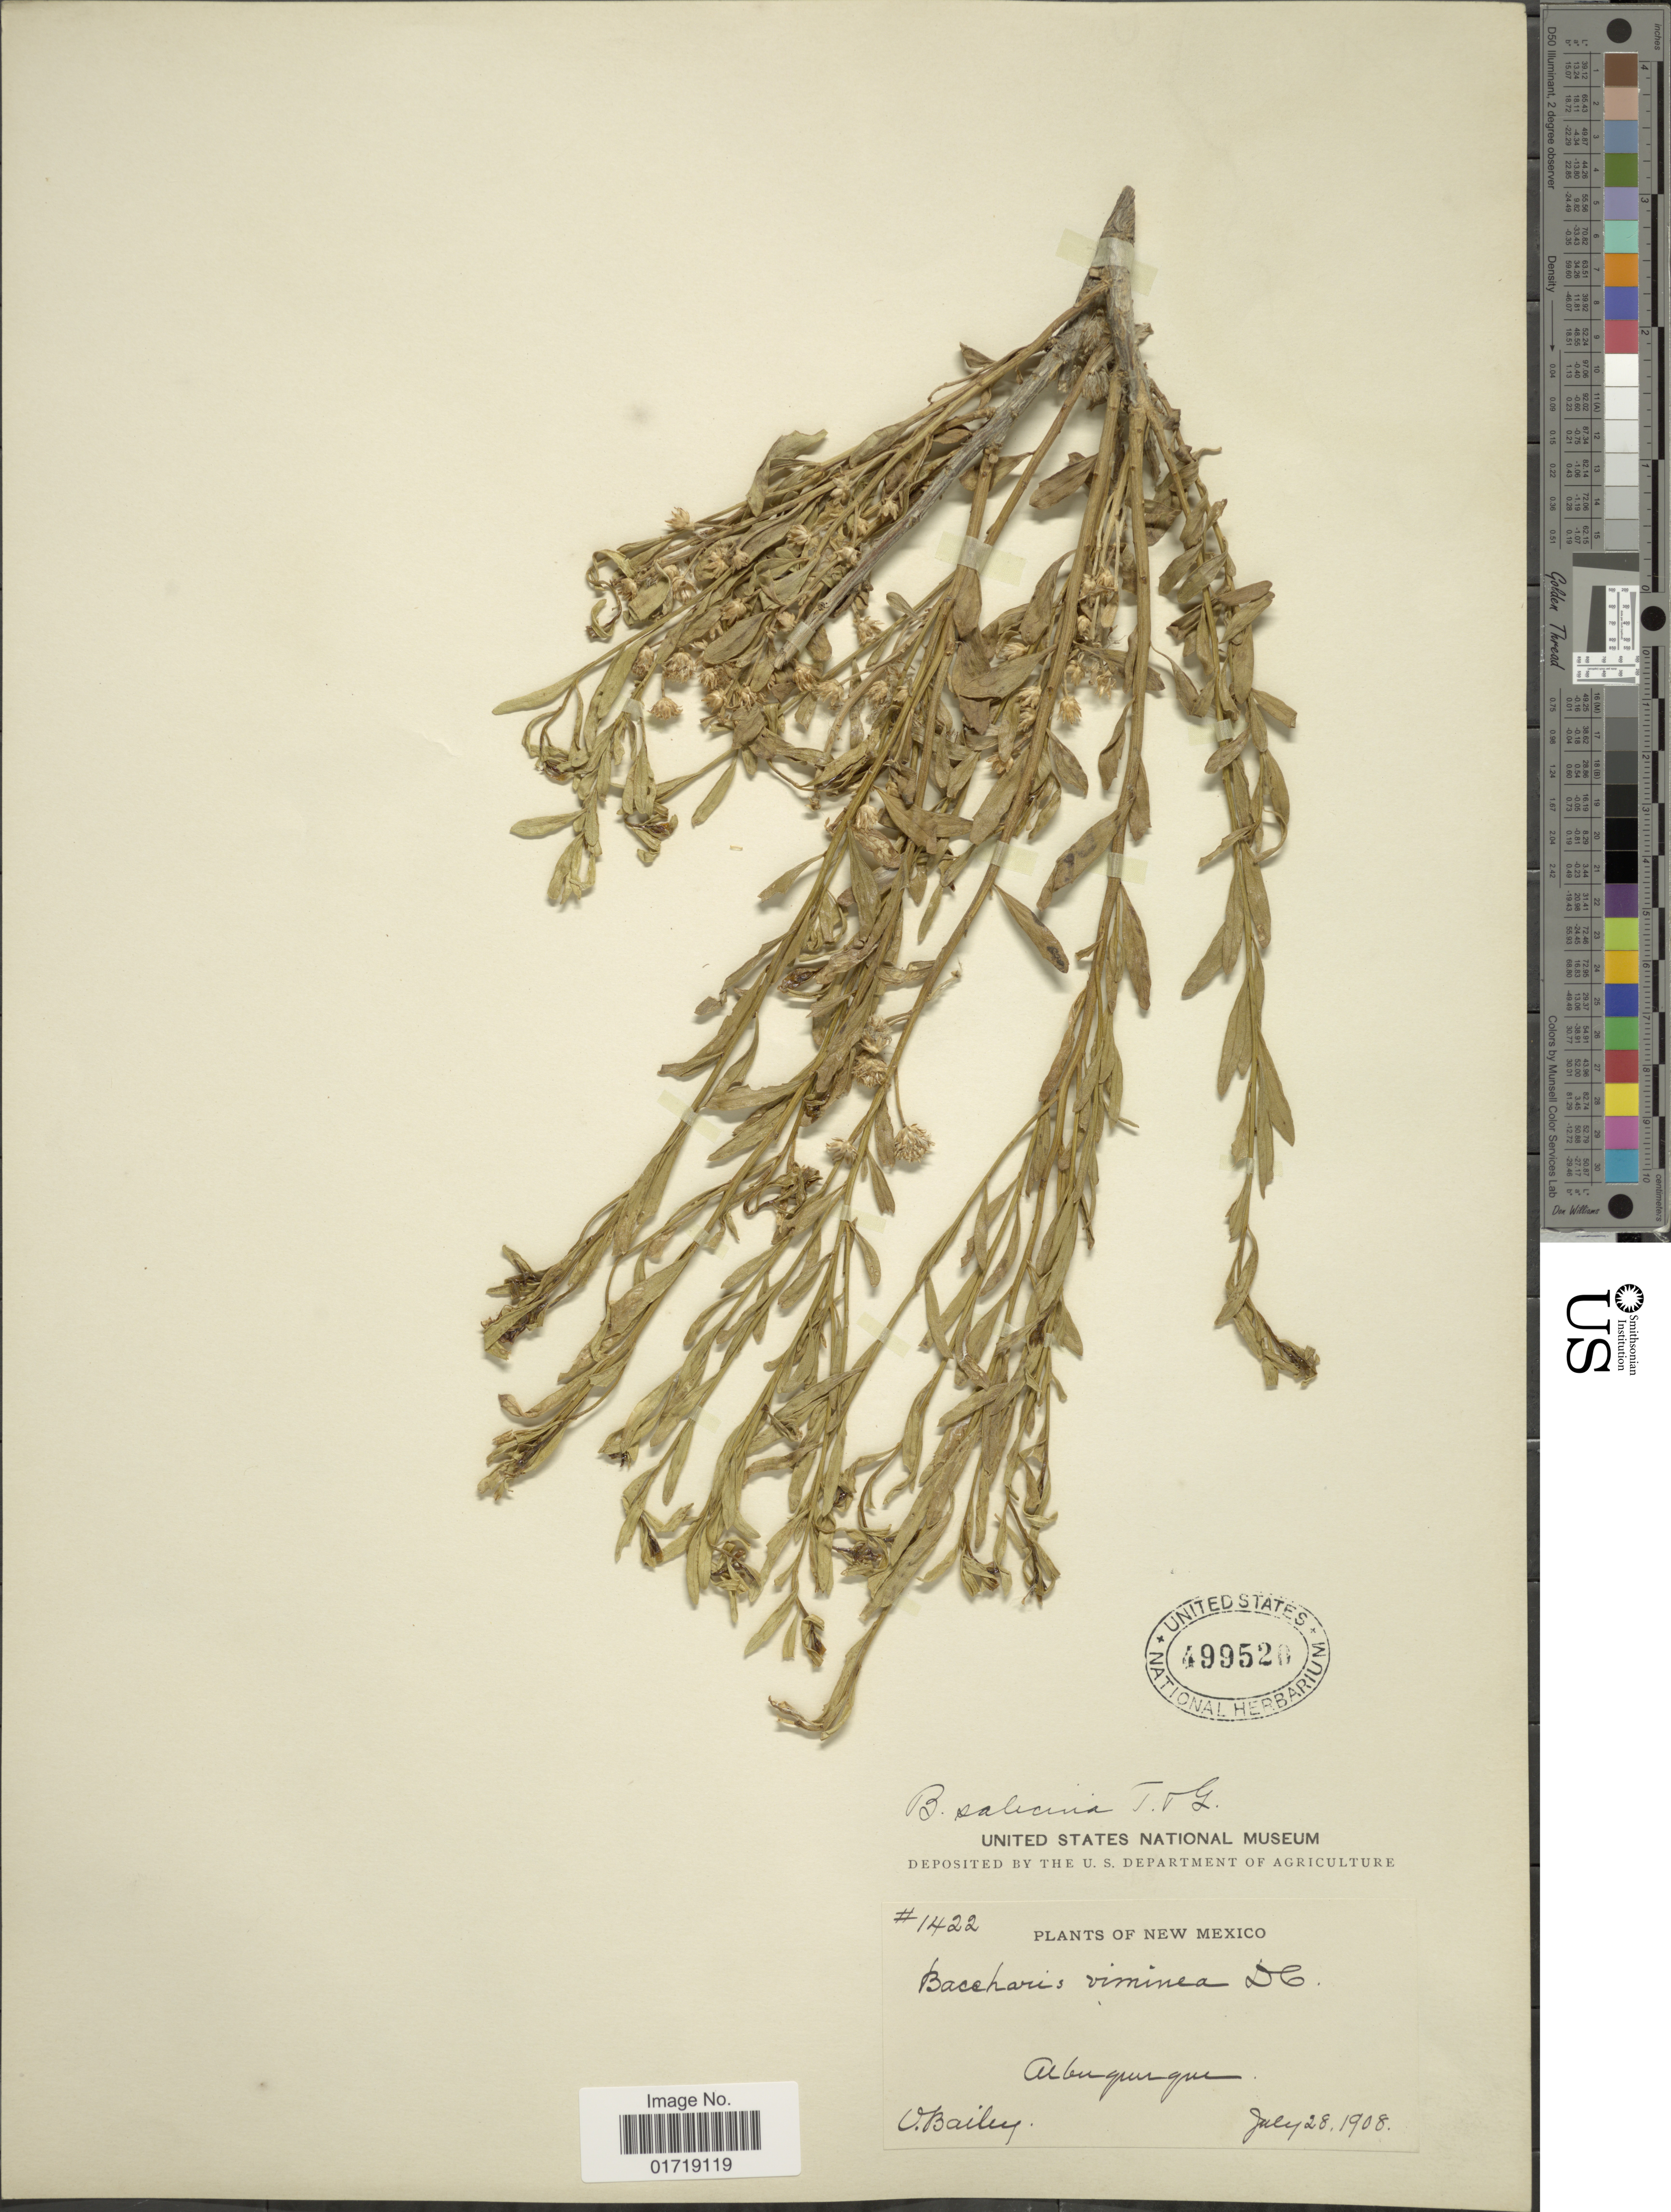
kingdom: Plantae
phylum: Tracheophyta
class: Magnoliopsida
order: Asterales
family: Asteraceae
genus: Baccharis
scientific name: Baccharis salicina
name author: Torr. & A. Gray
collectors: V. O. Bailey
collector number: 1422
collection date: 1908-07-28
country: United States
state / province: New Mexico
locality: Albuquerque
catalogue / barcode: US 499520